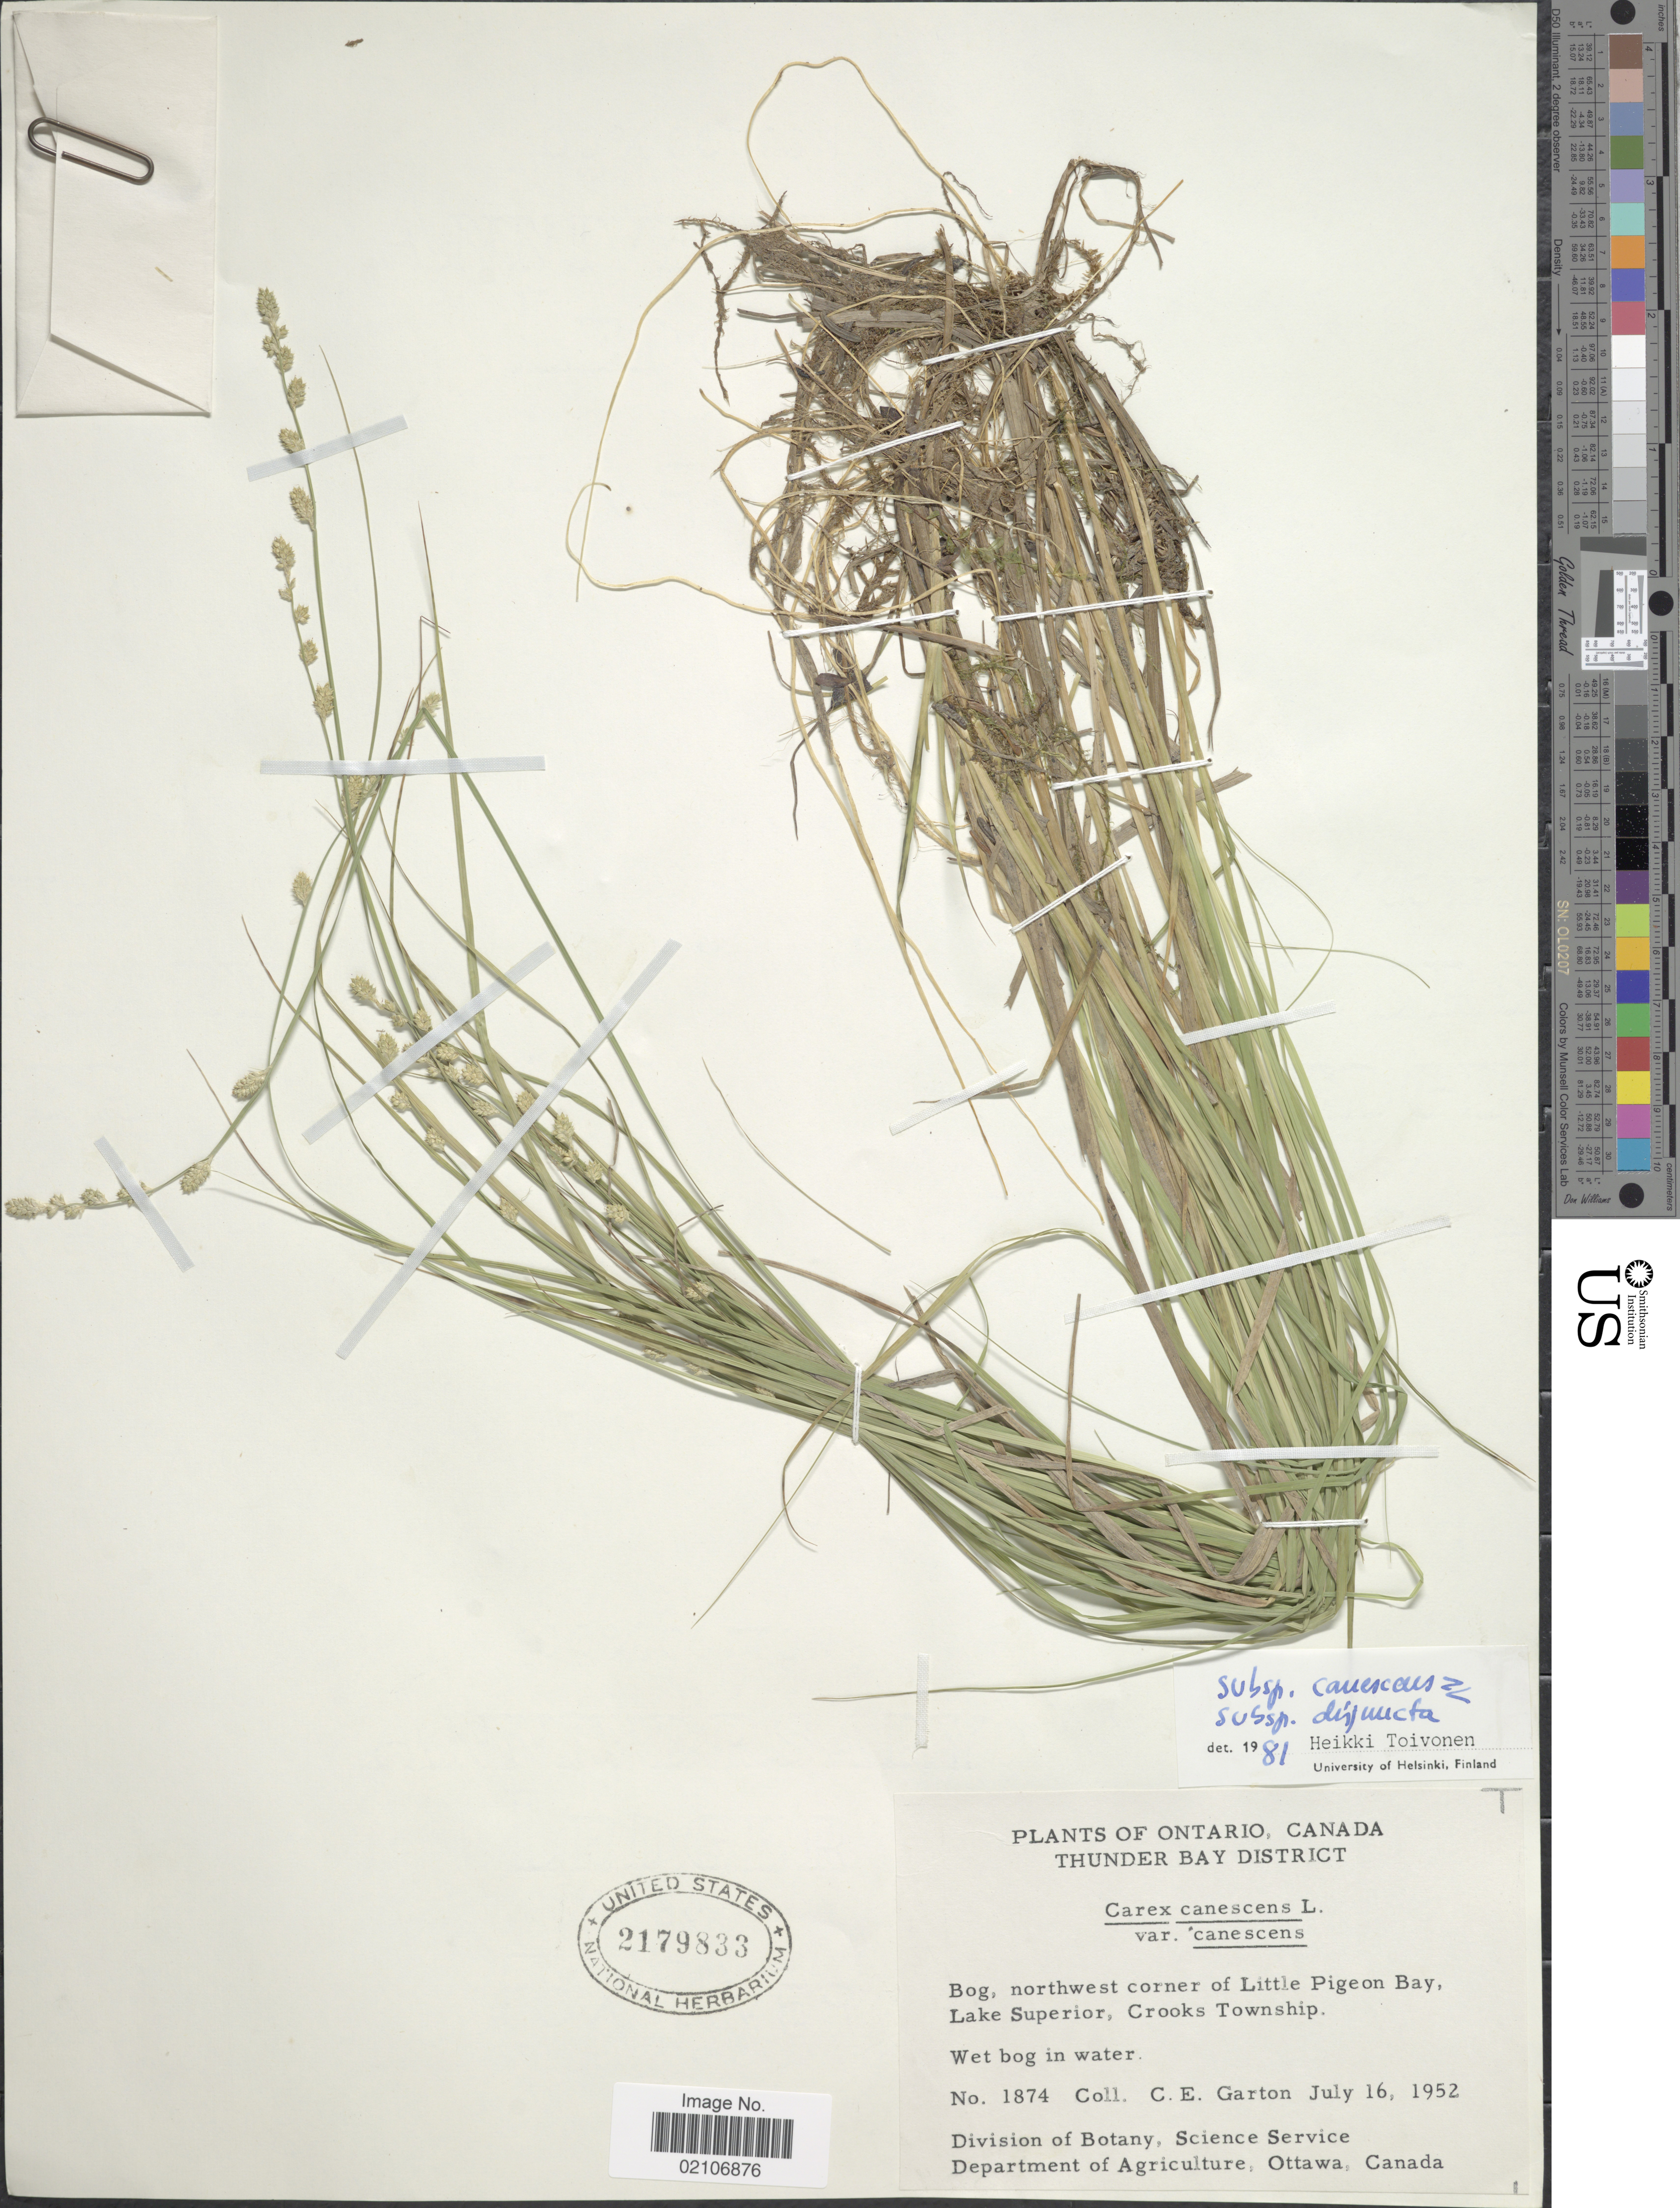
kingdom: Plantae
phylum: Tracheophyta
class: Liliopsida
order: Poales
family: Cyperaceae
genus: Carex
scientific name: Carex canescens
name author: L.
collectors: C. E. Garton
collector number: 1874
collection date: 1952-07-16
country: Canada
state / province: Ontario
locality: Ontario, Canada, Thunder Bay District, Bog northwest corner of Little Pigeon Bay, Lake Superior, Crooks Township.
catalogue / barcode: US 2179833